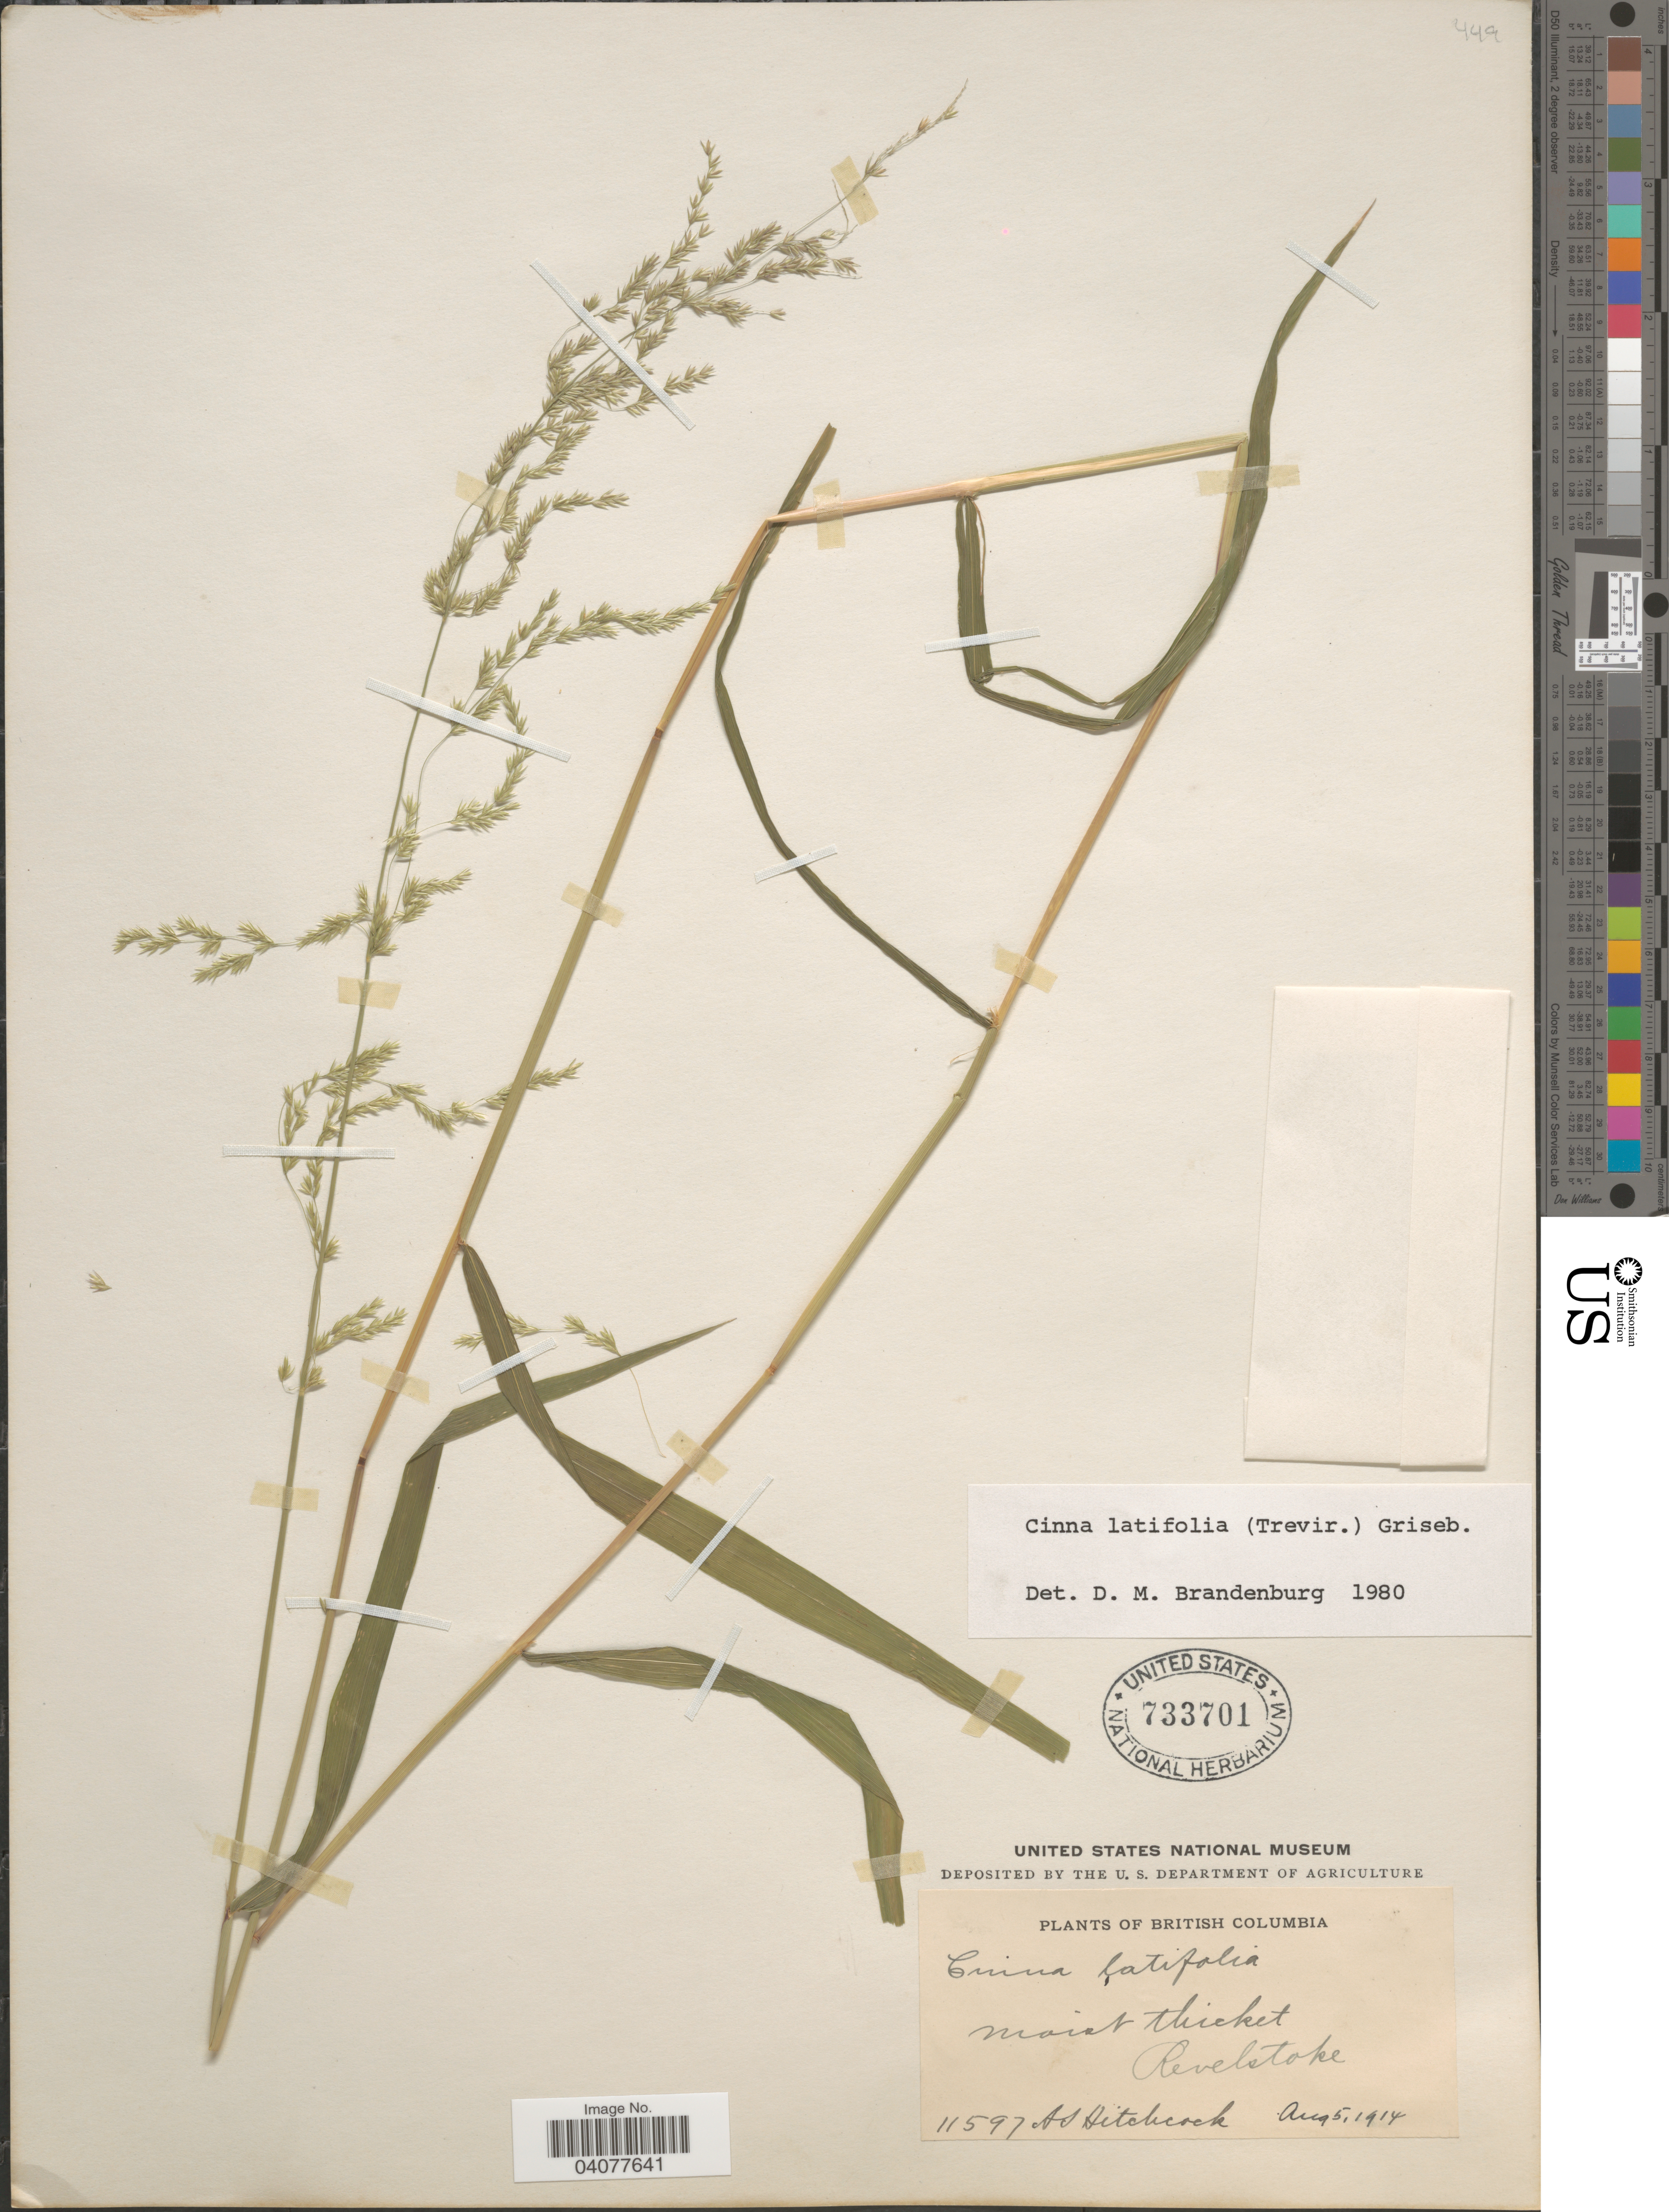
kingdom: Plantae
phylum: Tracheophyta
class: Liliopsida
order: Poales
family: Poaceae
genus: Cinna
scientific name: Cinna latifolia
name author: (Trevir. ex Goeppert) Griseb.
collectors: A. S. Hitchcock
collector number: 11597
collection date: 1914-08-05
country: Canada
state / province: British Columbia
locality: Moist thicket. Revelstoke.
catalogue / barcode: US 733701